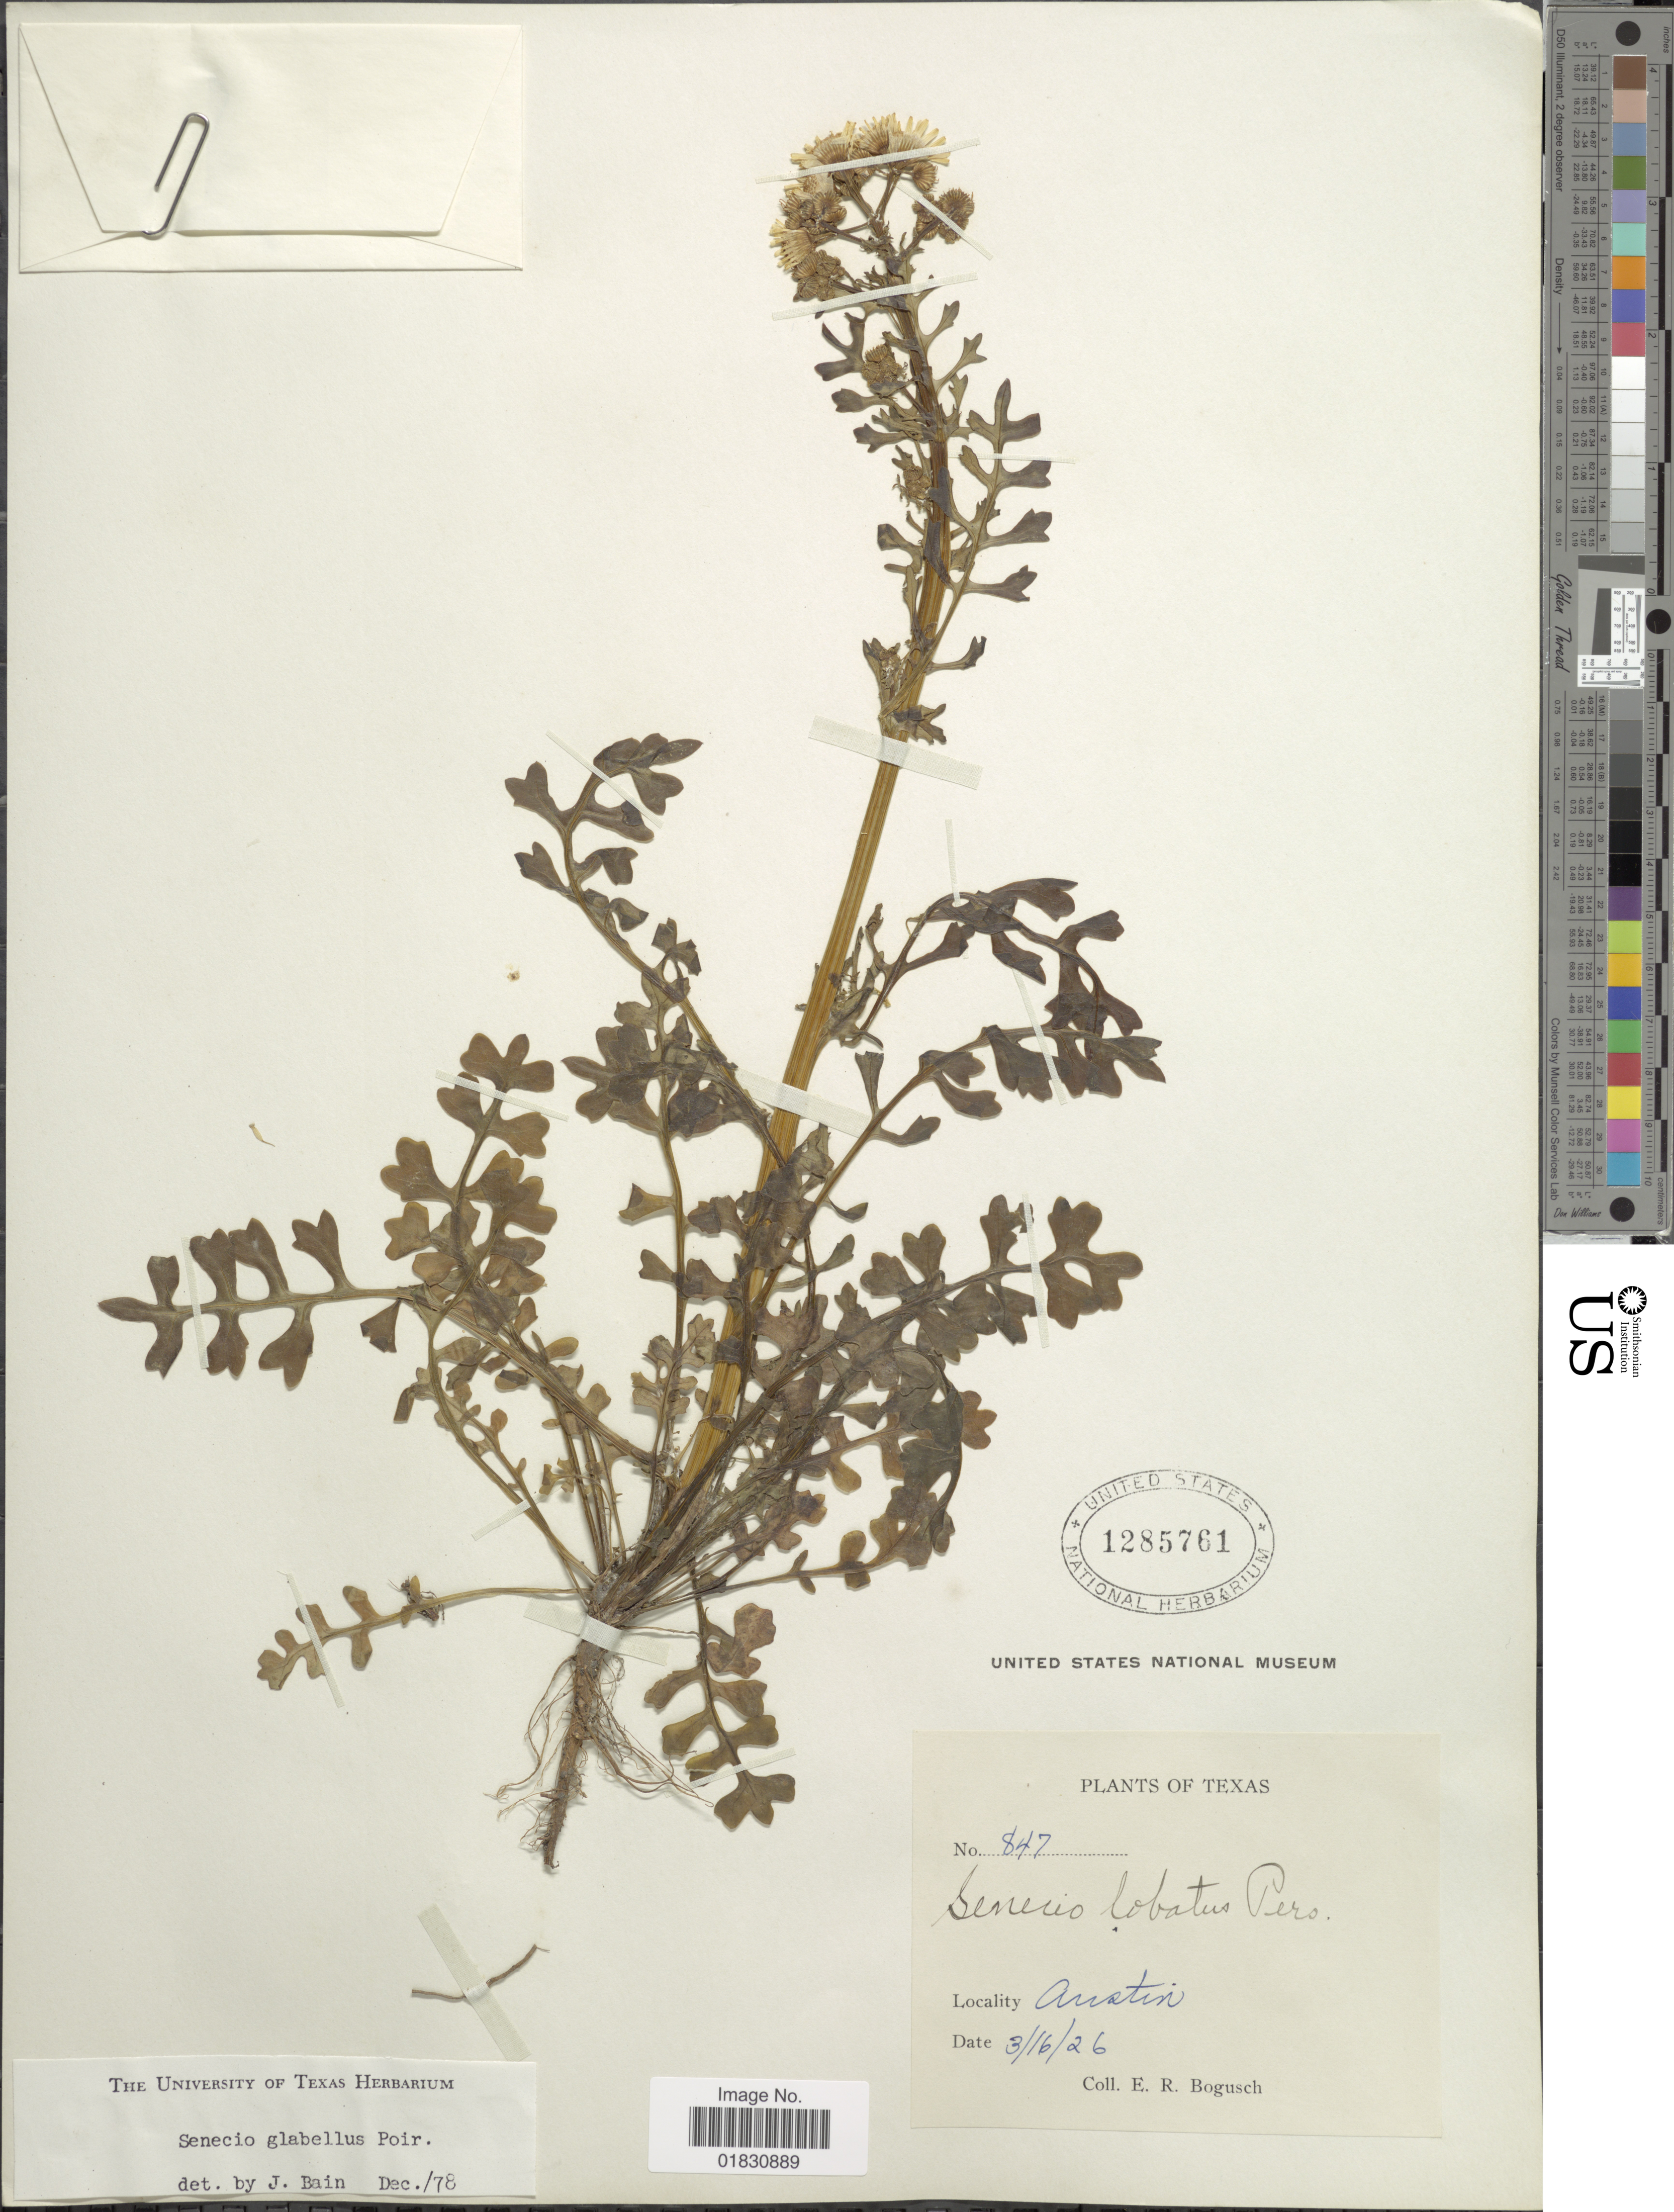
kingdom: Plantae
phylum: Tracheophyta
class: Magnoliopsida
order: Asterales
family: Asteraceae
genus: Packera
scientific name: Packera glabella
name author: (Poir.) C. Jeffrey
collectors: E. Bogusch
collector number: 847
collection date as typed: Transcribed d/m/y: 16/3/26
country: United States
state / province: Texas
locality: Austin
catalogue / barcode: US 1285761